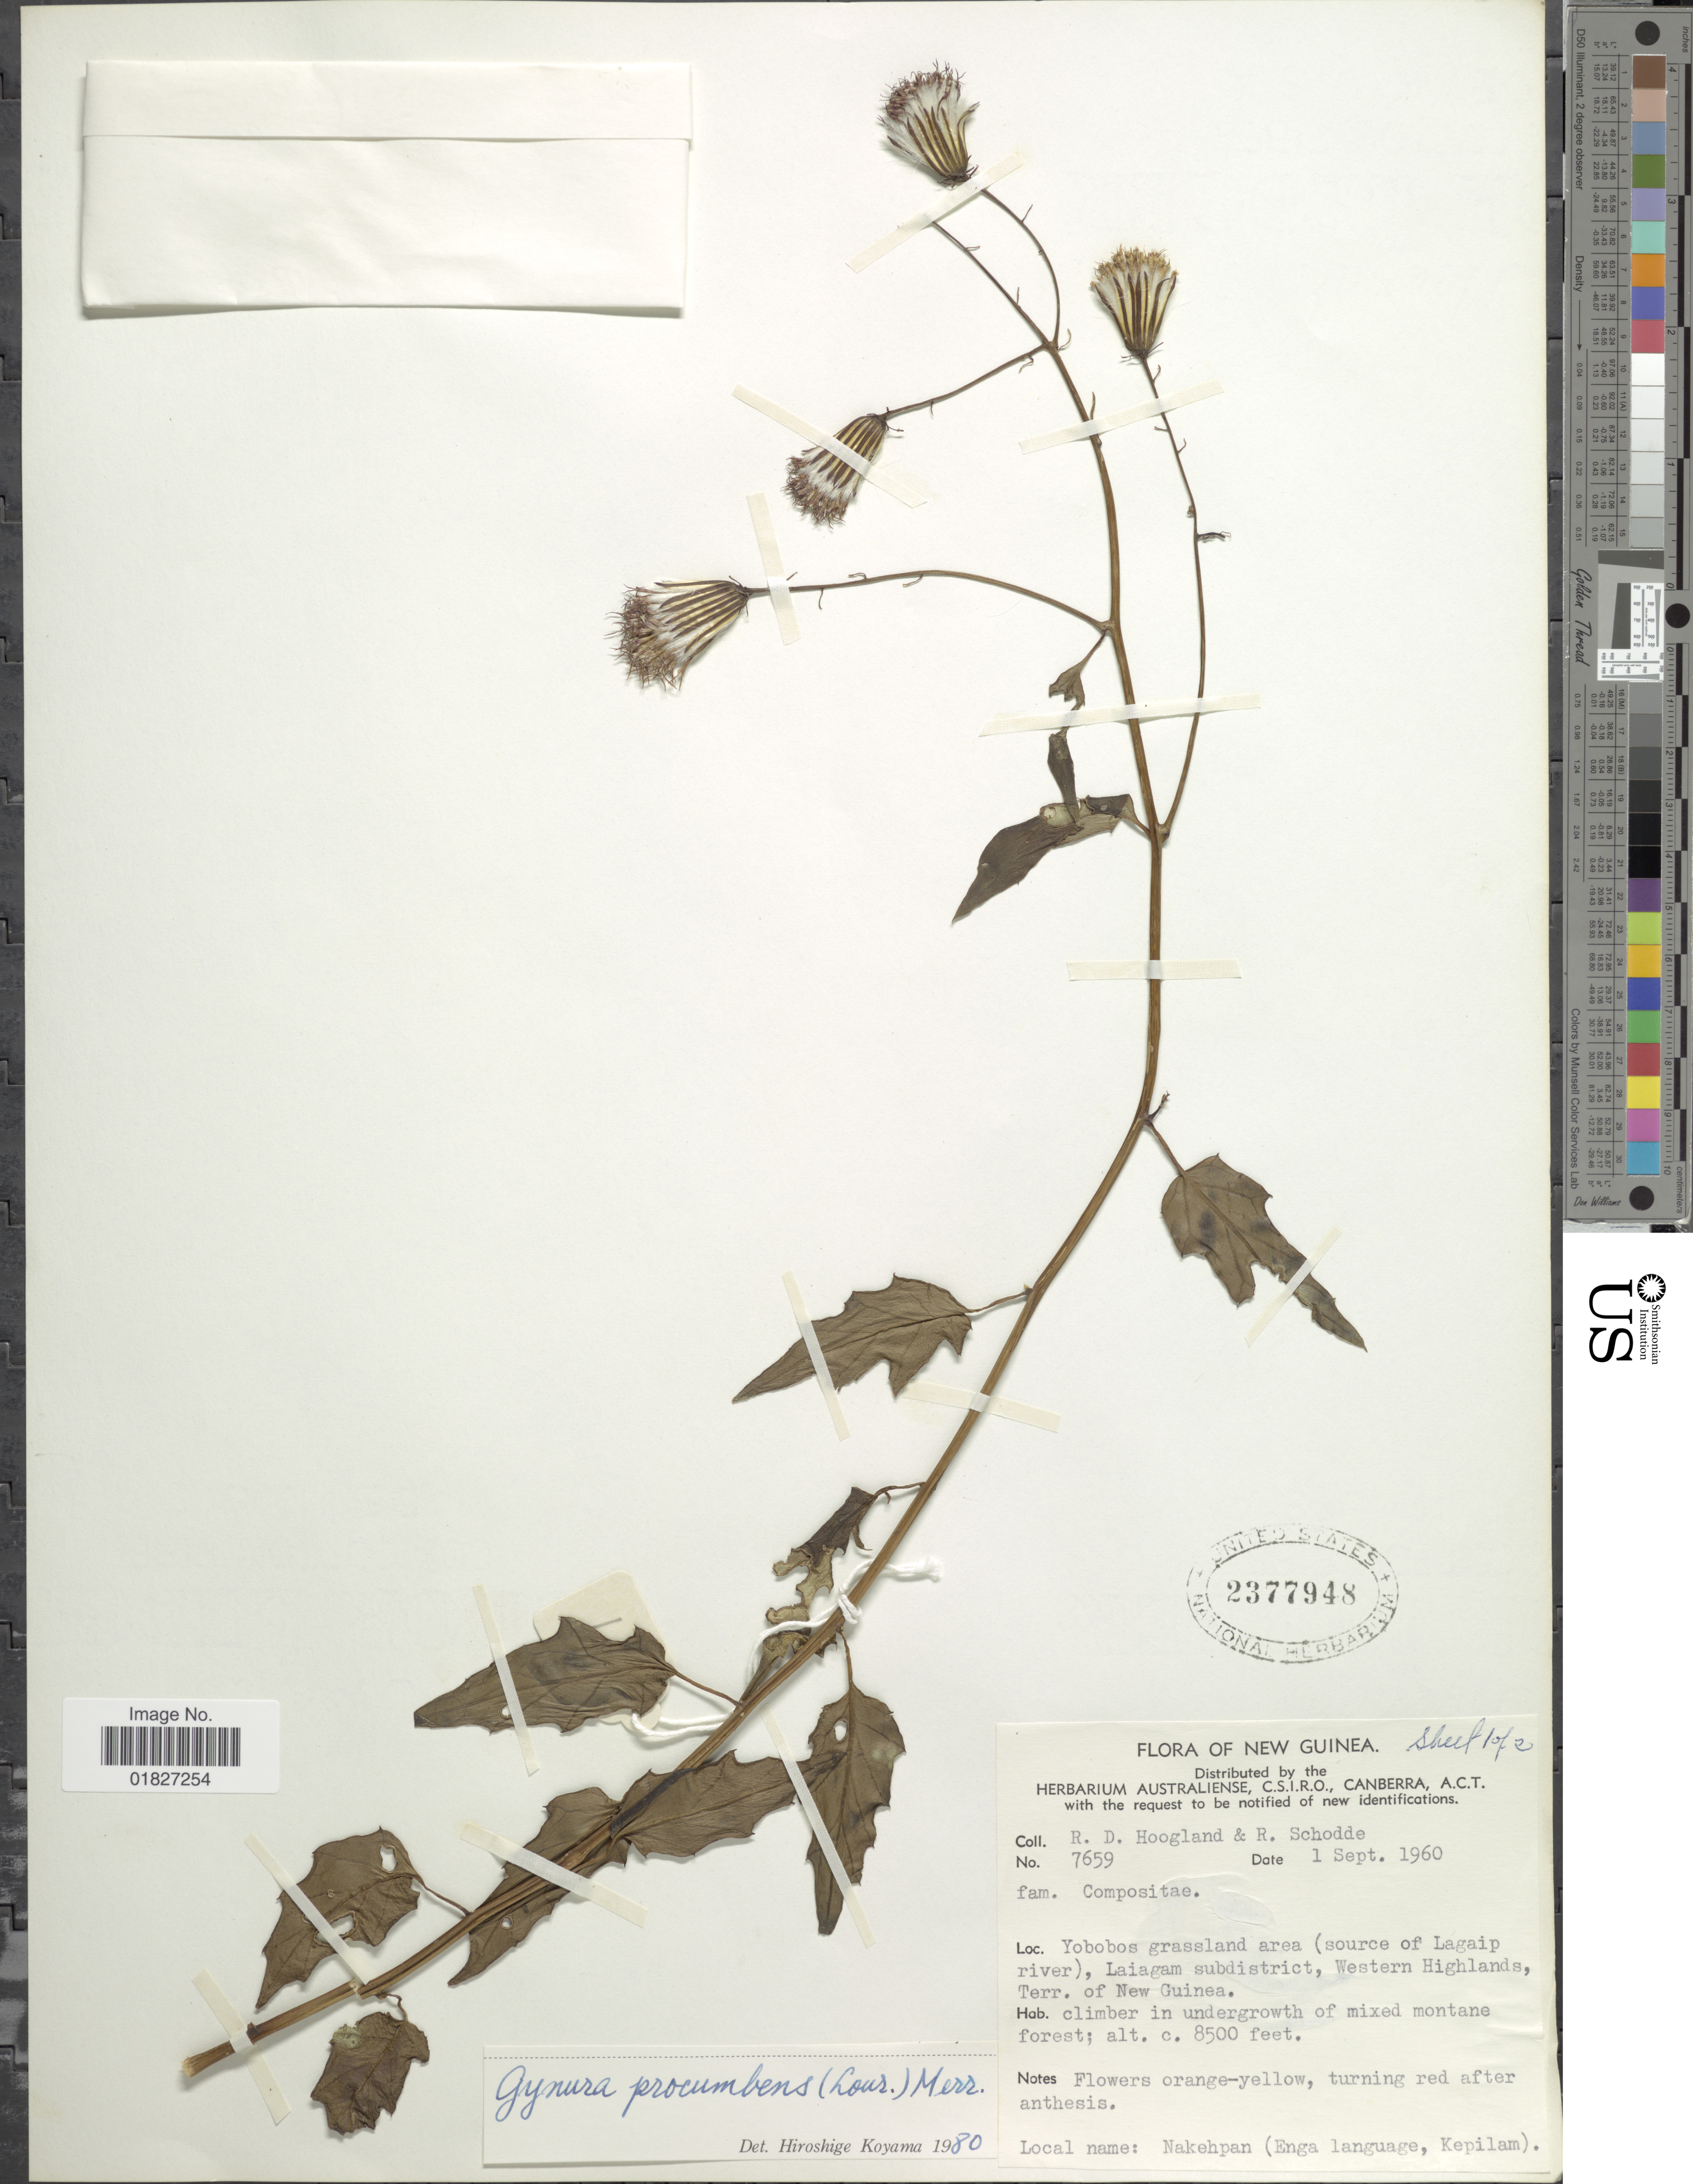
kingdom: Plantae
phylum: Tracheophyta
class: Magnoliopsida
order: Asterales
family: Asteraceae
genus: Gynura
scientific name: Gynura procumbens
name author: (Lour.) Merr.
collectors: R. D. Hoogland & R. Schodde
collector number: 7659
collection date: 1960-09-01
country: Papua New Guinea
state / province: Western Highlands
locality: New Guinea, Yobobos grassland area (source of Lagaip river), Laiagam subdistrict, Terr. of New Guinea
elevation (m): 2591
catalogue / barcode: US 2377948